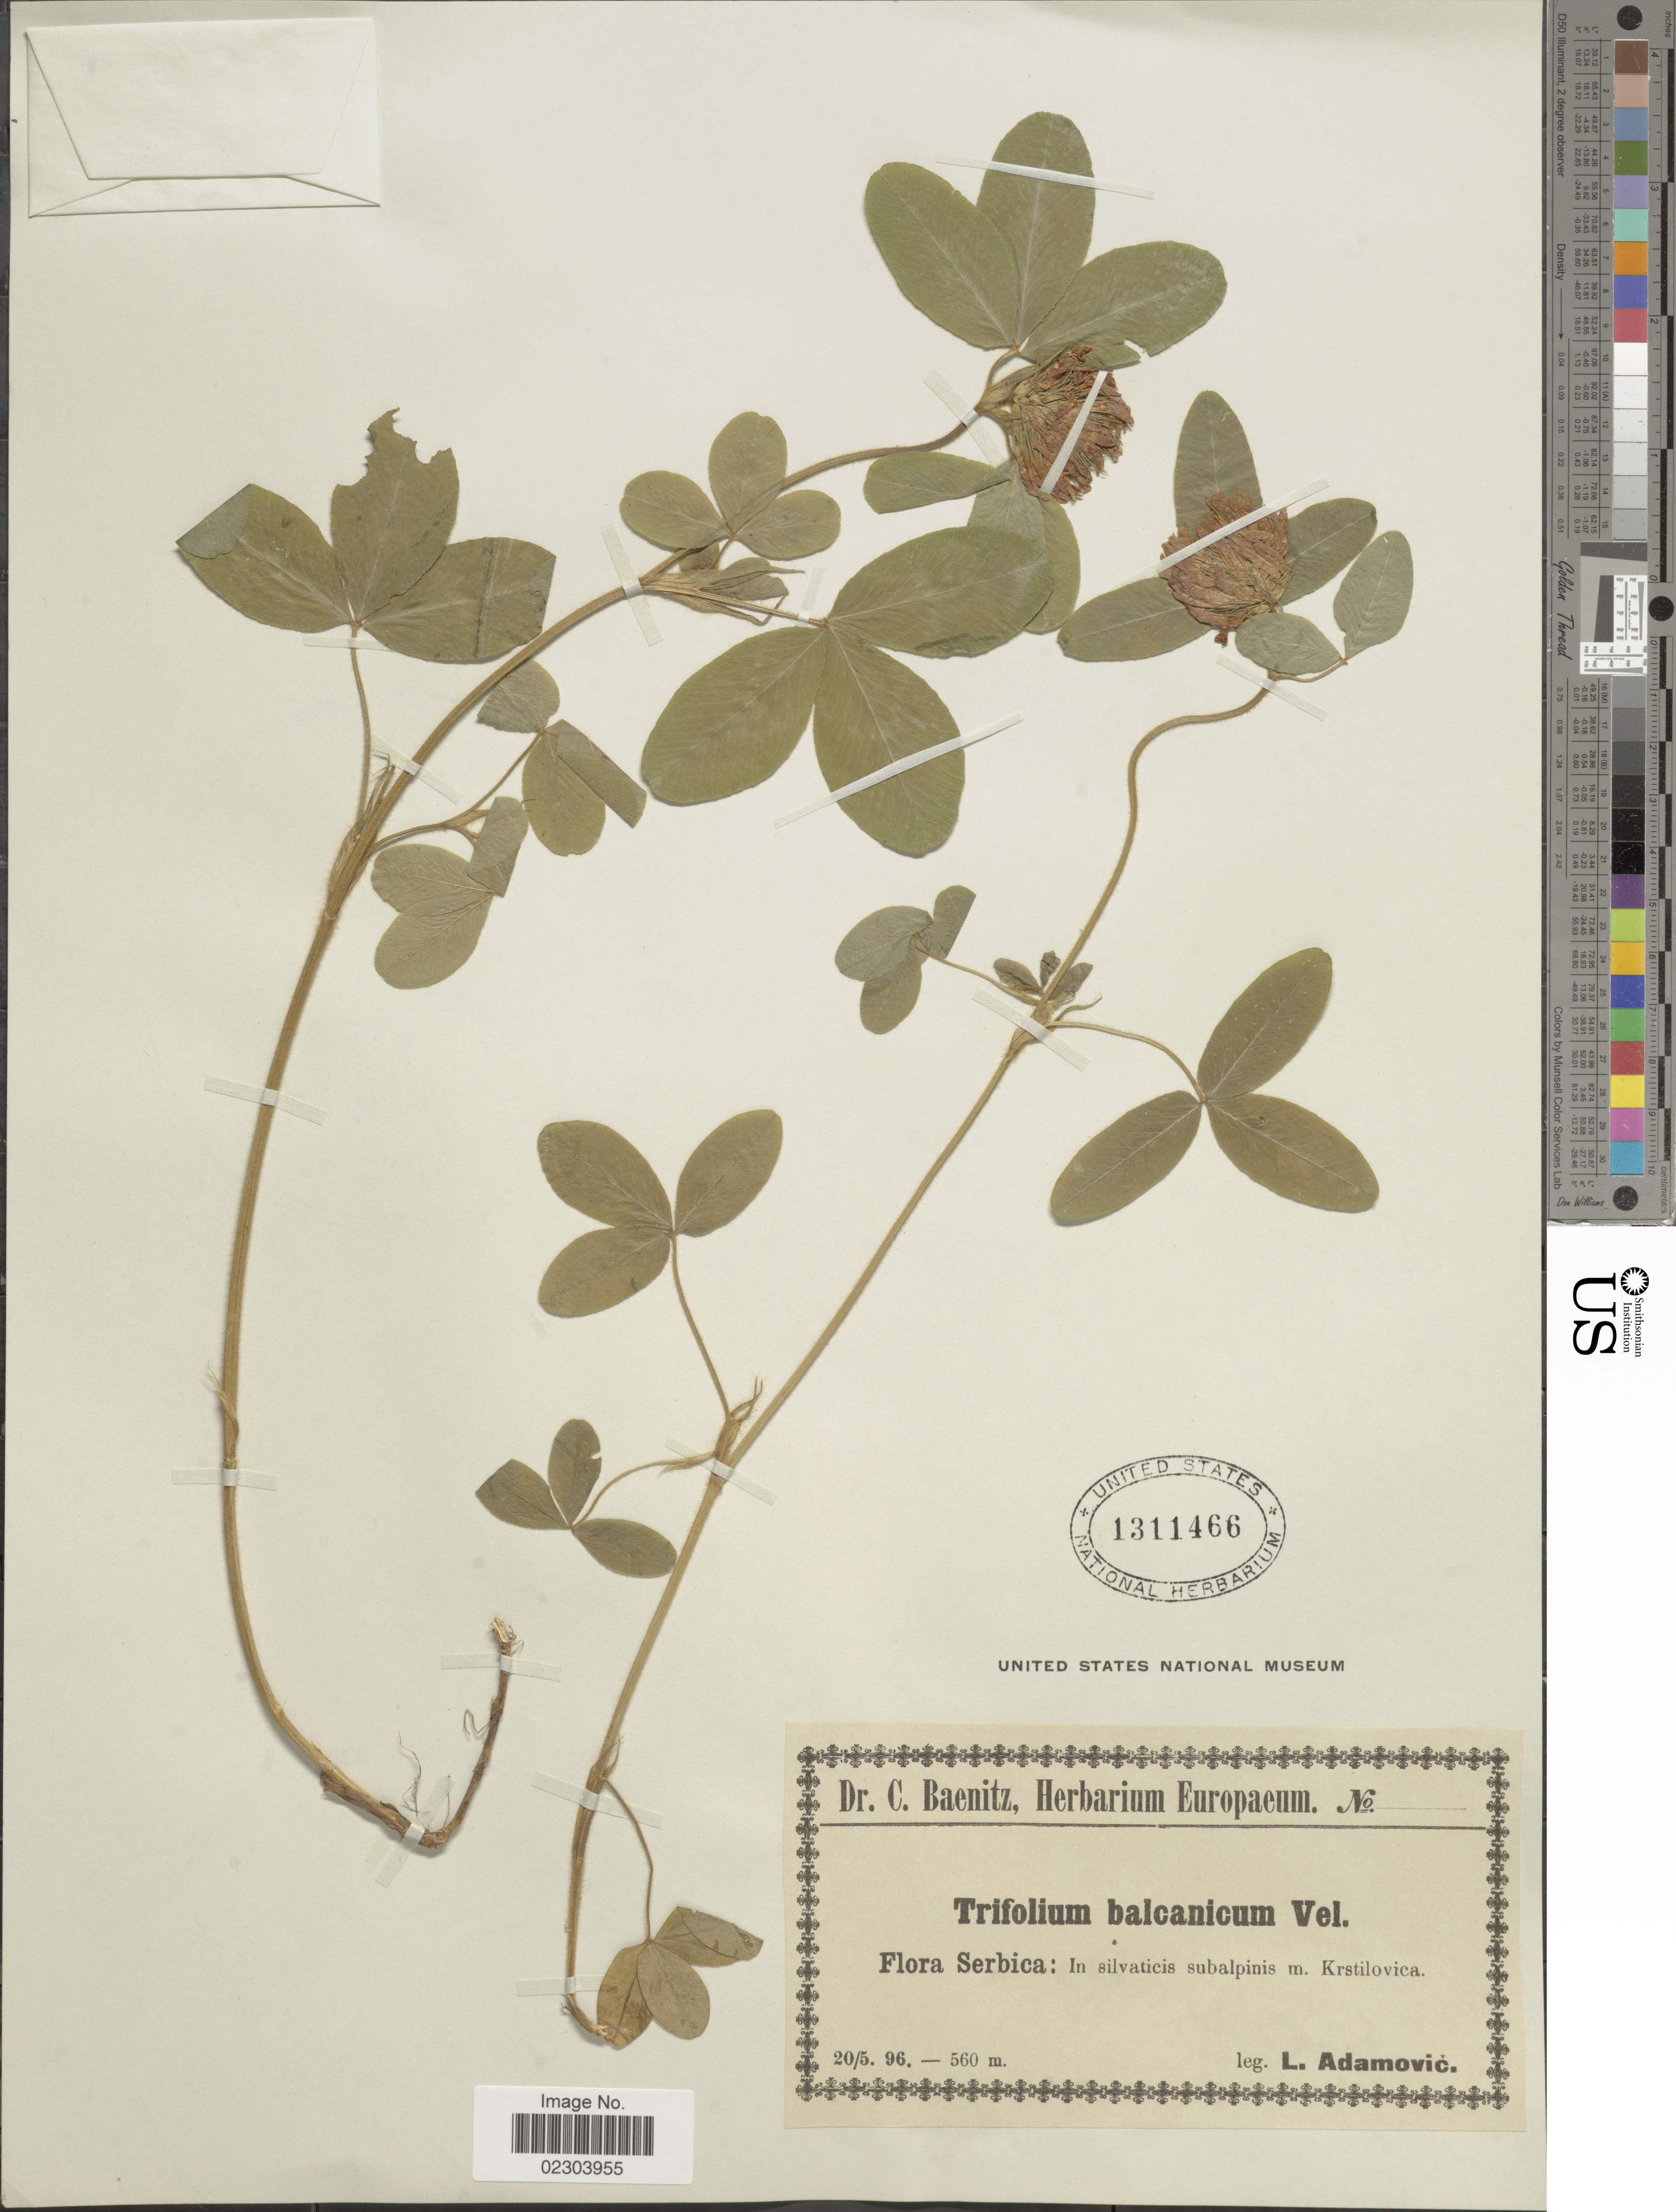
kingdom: Plantae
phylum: Tracheophyta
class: Magnoliopsida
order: Fabales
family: Fabaceae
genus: Trifolium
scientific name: Trifolium balcanicum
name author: Velen.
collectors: L. Adamović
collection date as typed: Transcribed d/m/y: 20/5/96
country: Serbia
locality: Serbica: in silvaticis subalpinis M. Krstilovica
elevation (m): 560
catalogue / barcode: US 1311466